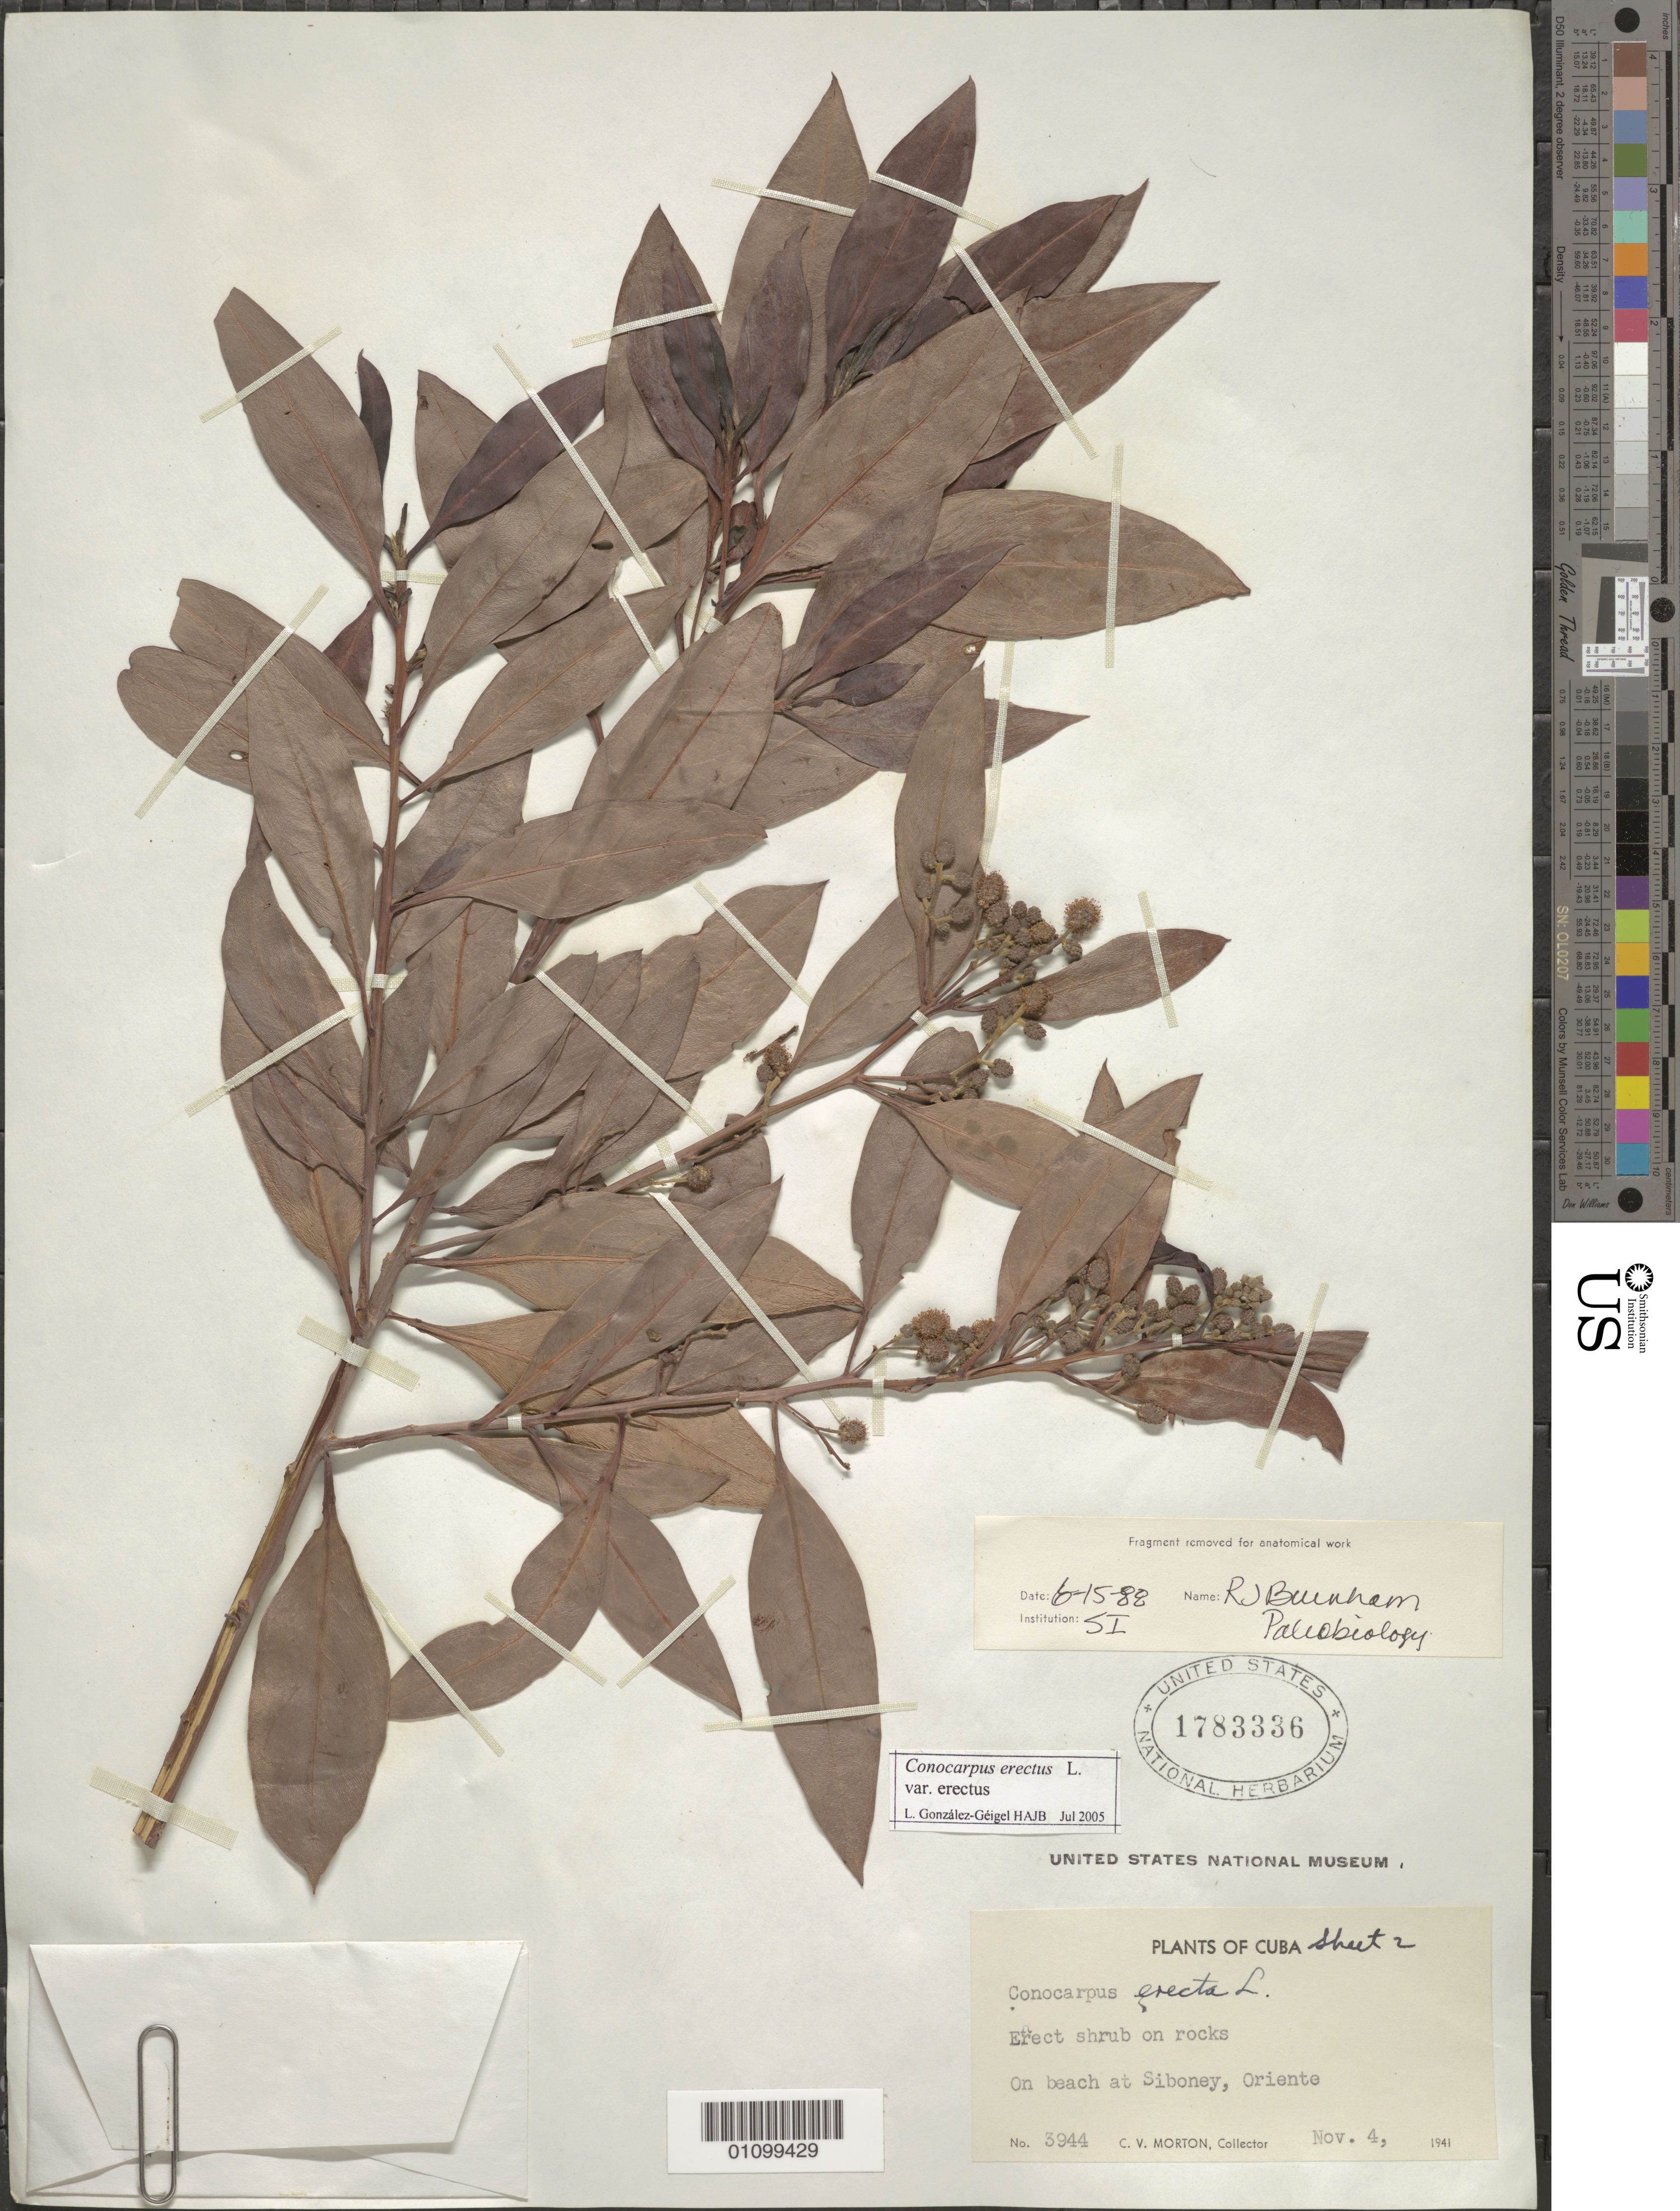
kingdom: Plantae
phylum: Tracheophyta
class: Magnoliopsida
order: Myrtales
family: Combretaceae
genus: Conocarpus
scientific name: Conocarpus erectus var. erectus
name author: L.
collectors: C. V. Morton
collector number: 3944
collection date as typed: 04 Nov 1941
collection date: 1941-11-04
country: Cuba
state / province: Oriente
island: Cuba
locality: On beach at Siboney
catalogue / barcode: US 1783336